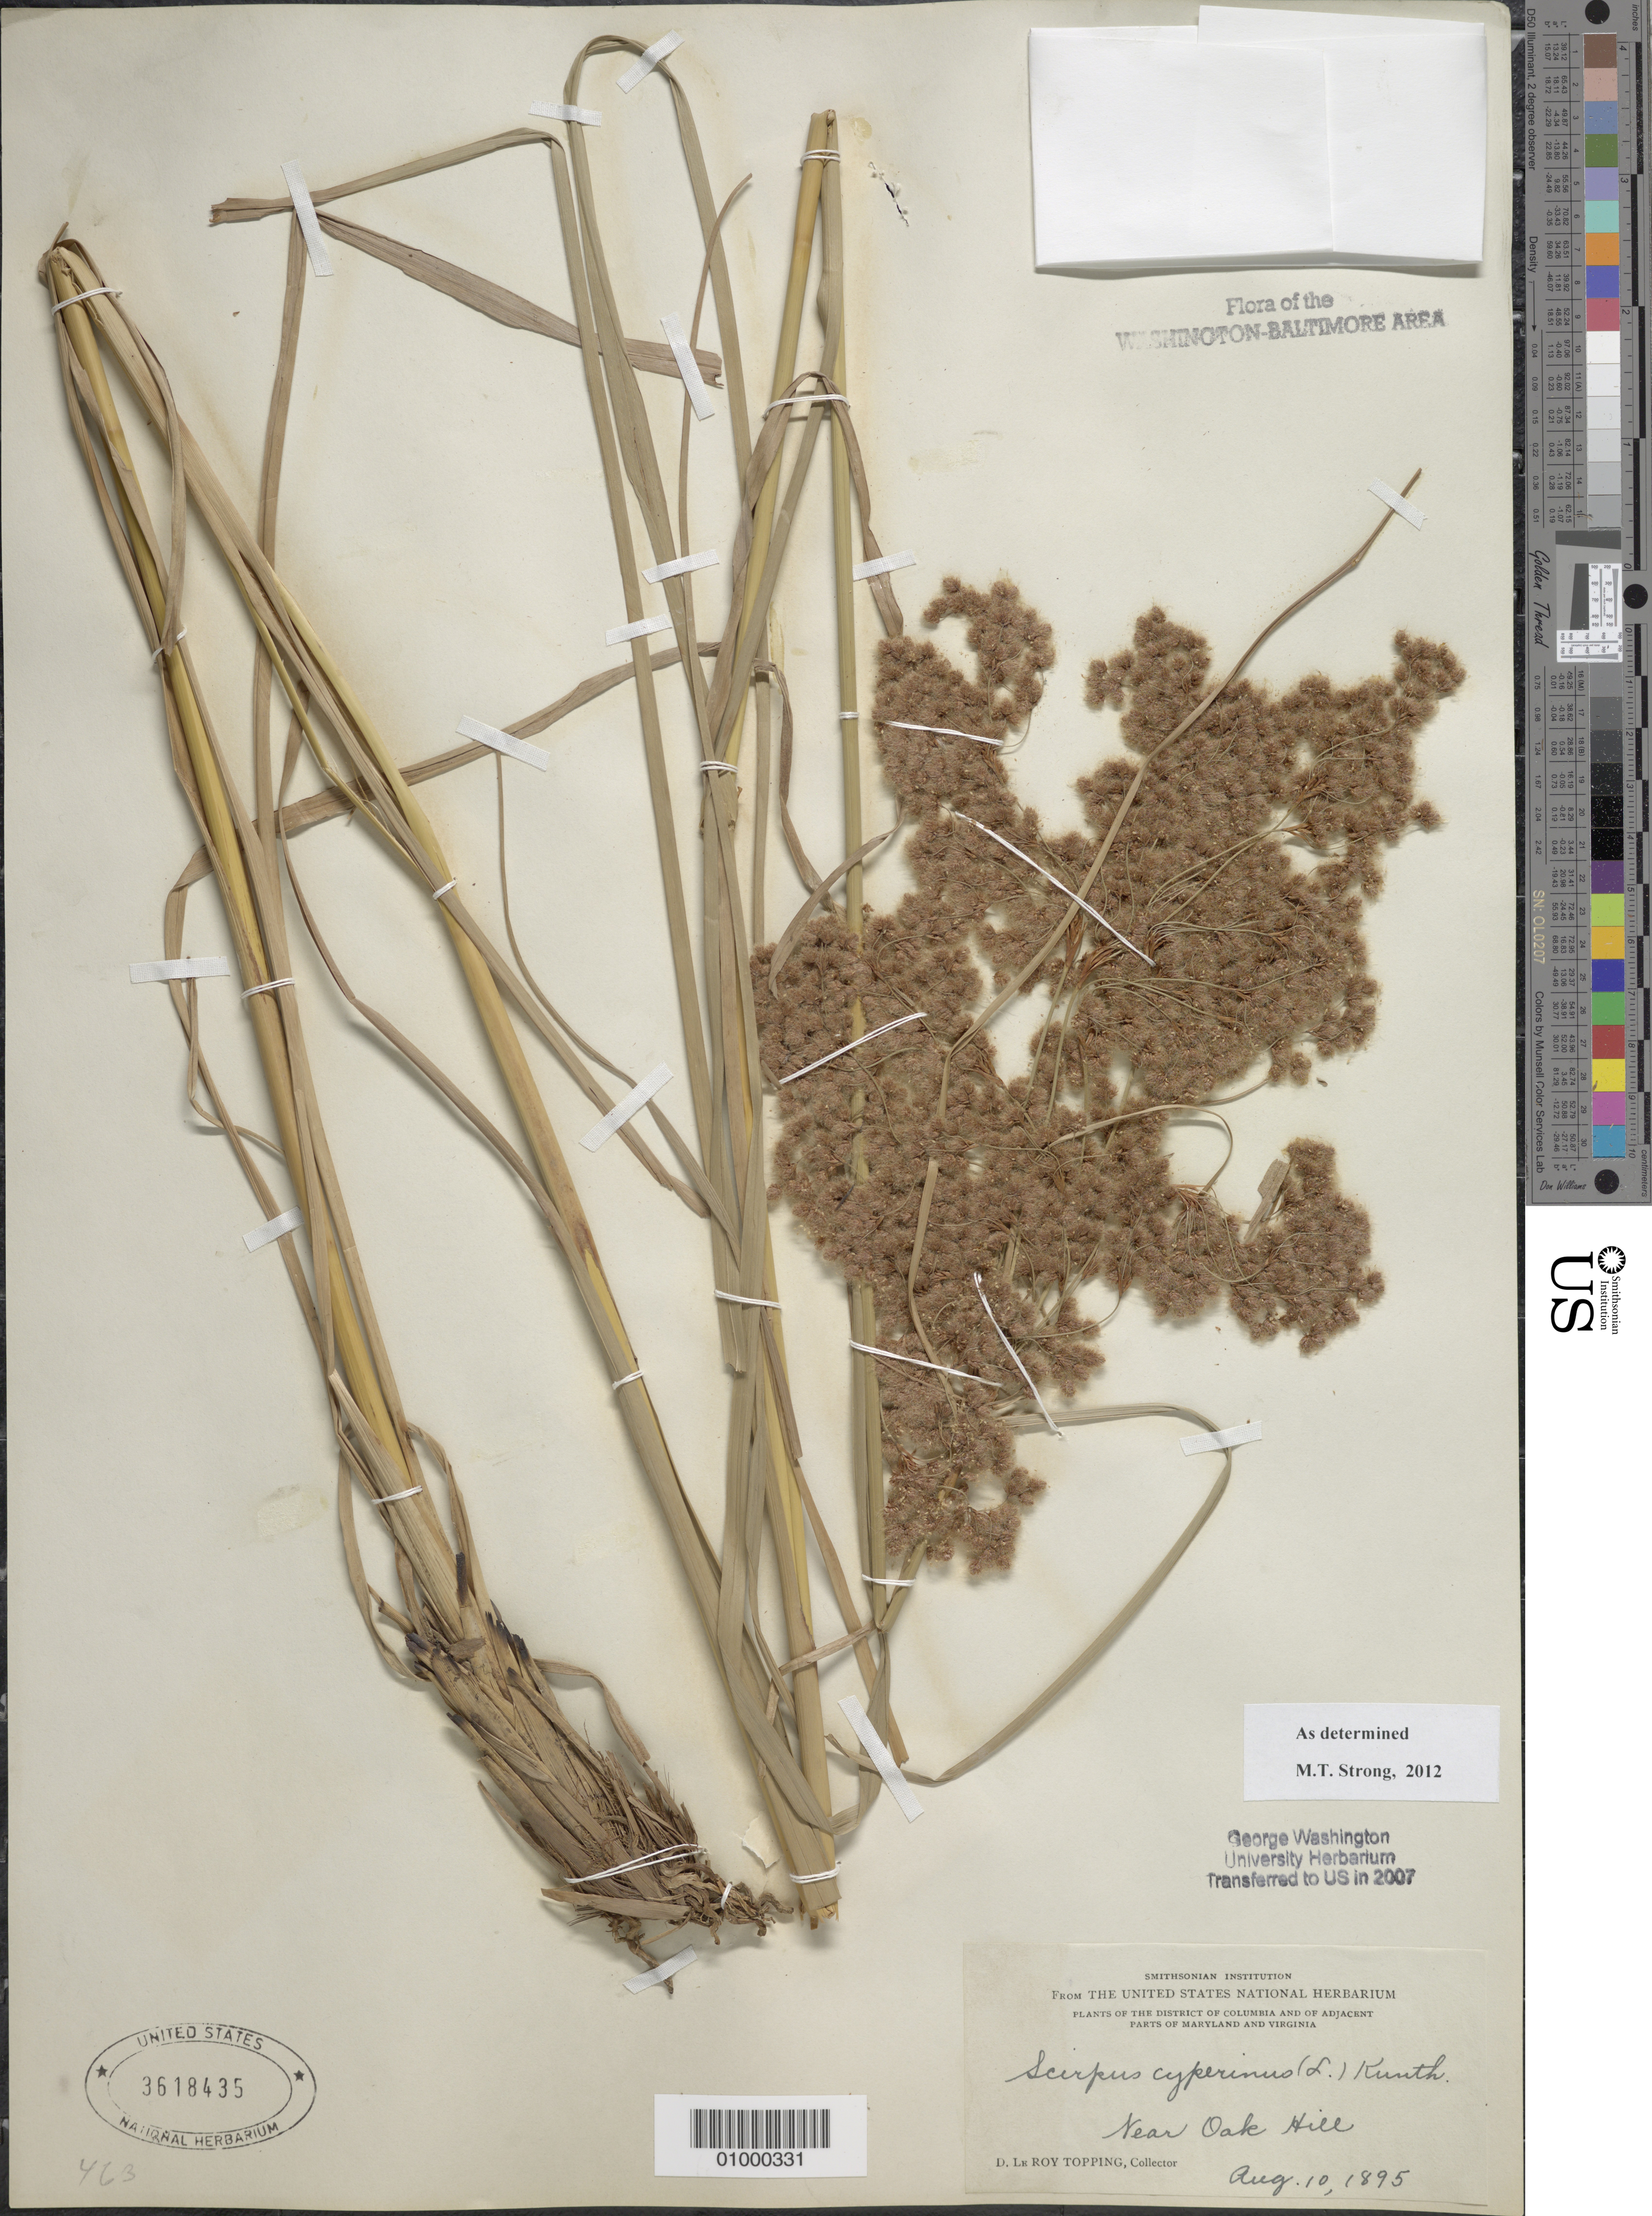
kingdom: Plantae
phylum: Tracheophyta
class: Liliopsida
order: Poales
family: Cyperaceae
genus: Scirpus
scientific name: Scirpus cyperinus (L.) Kunth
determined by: Strong, M. T.; Acevedo-Rodríguez, P.; Carrington, C. M.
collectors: D. L. Topping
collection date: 1895-08-10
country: United States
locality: Near Oak Hill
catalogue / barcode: US 3618435